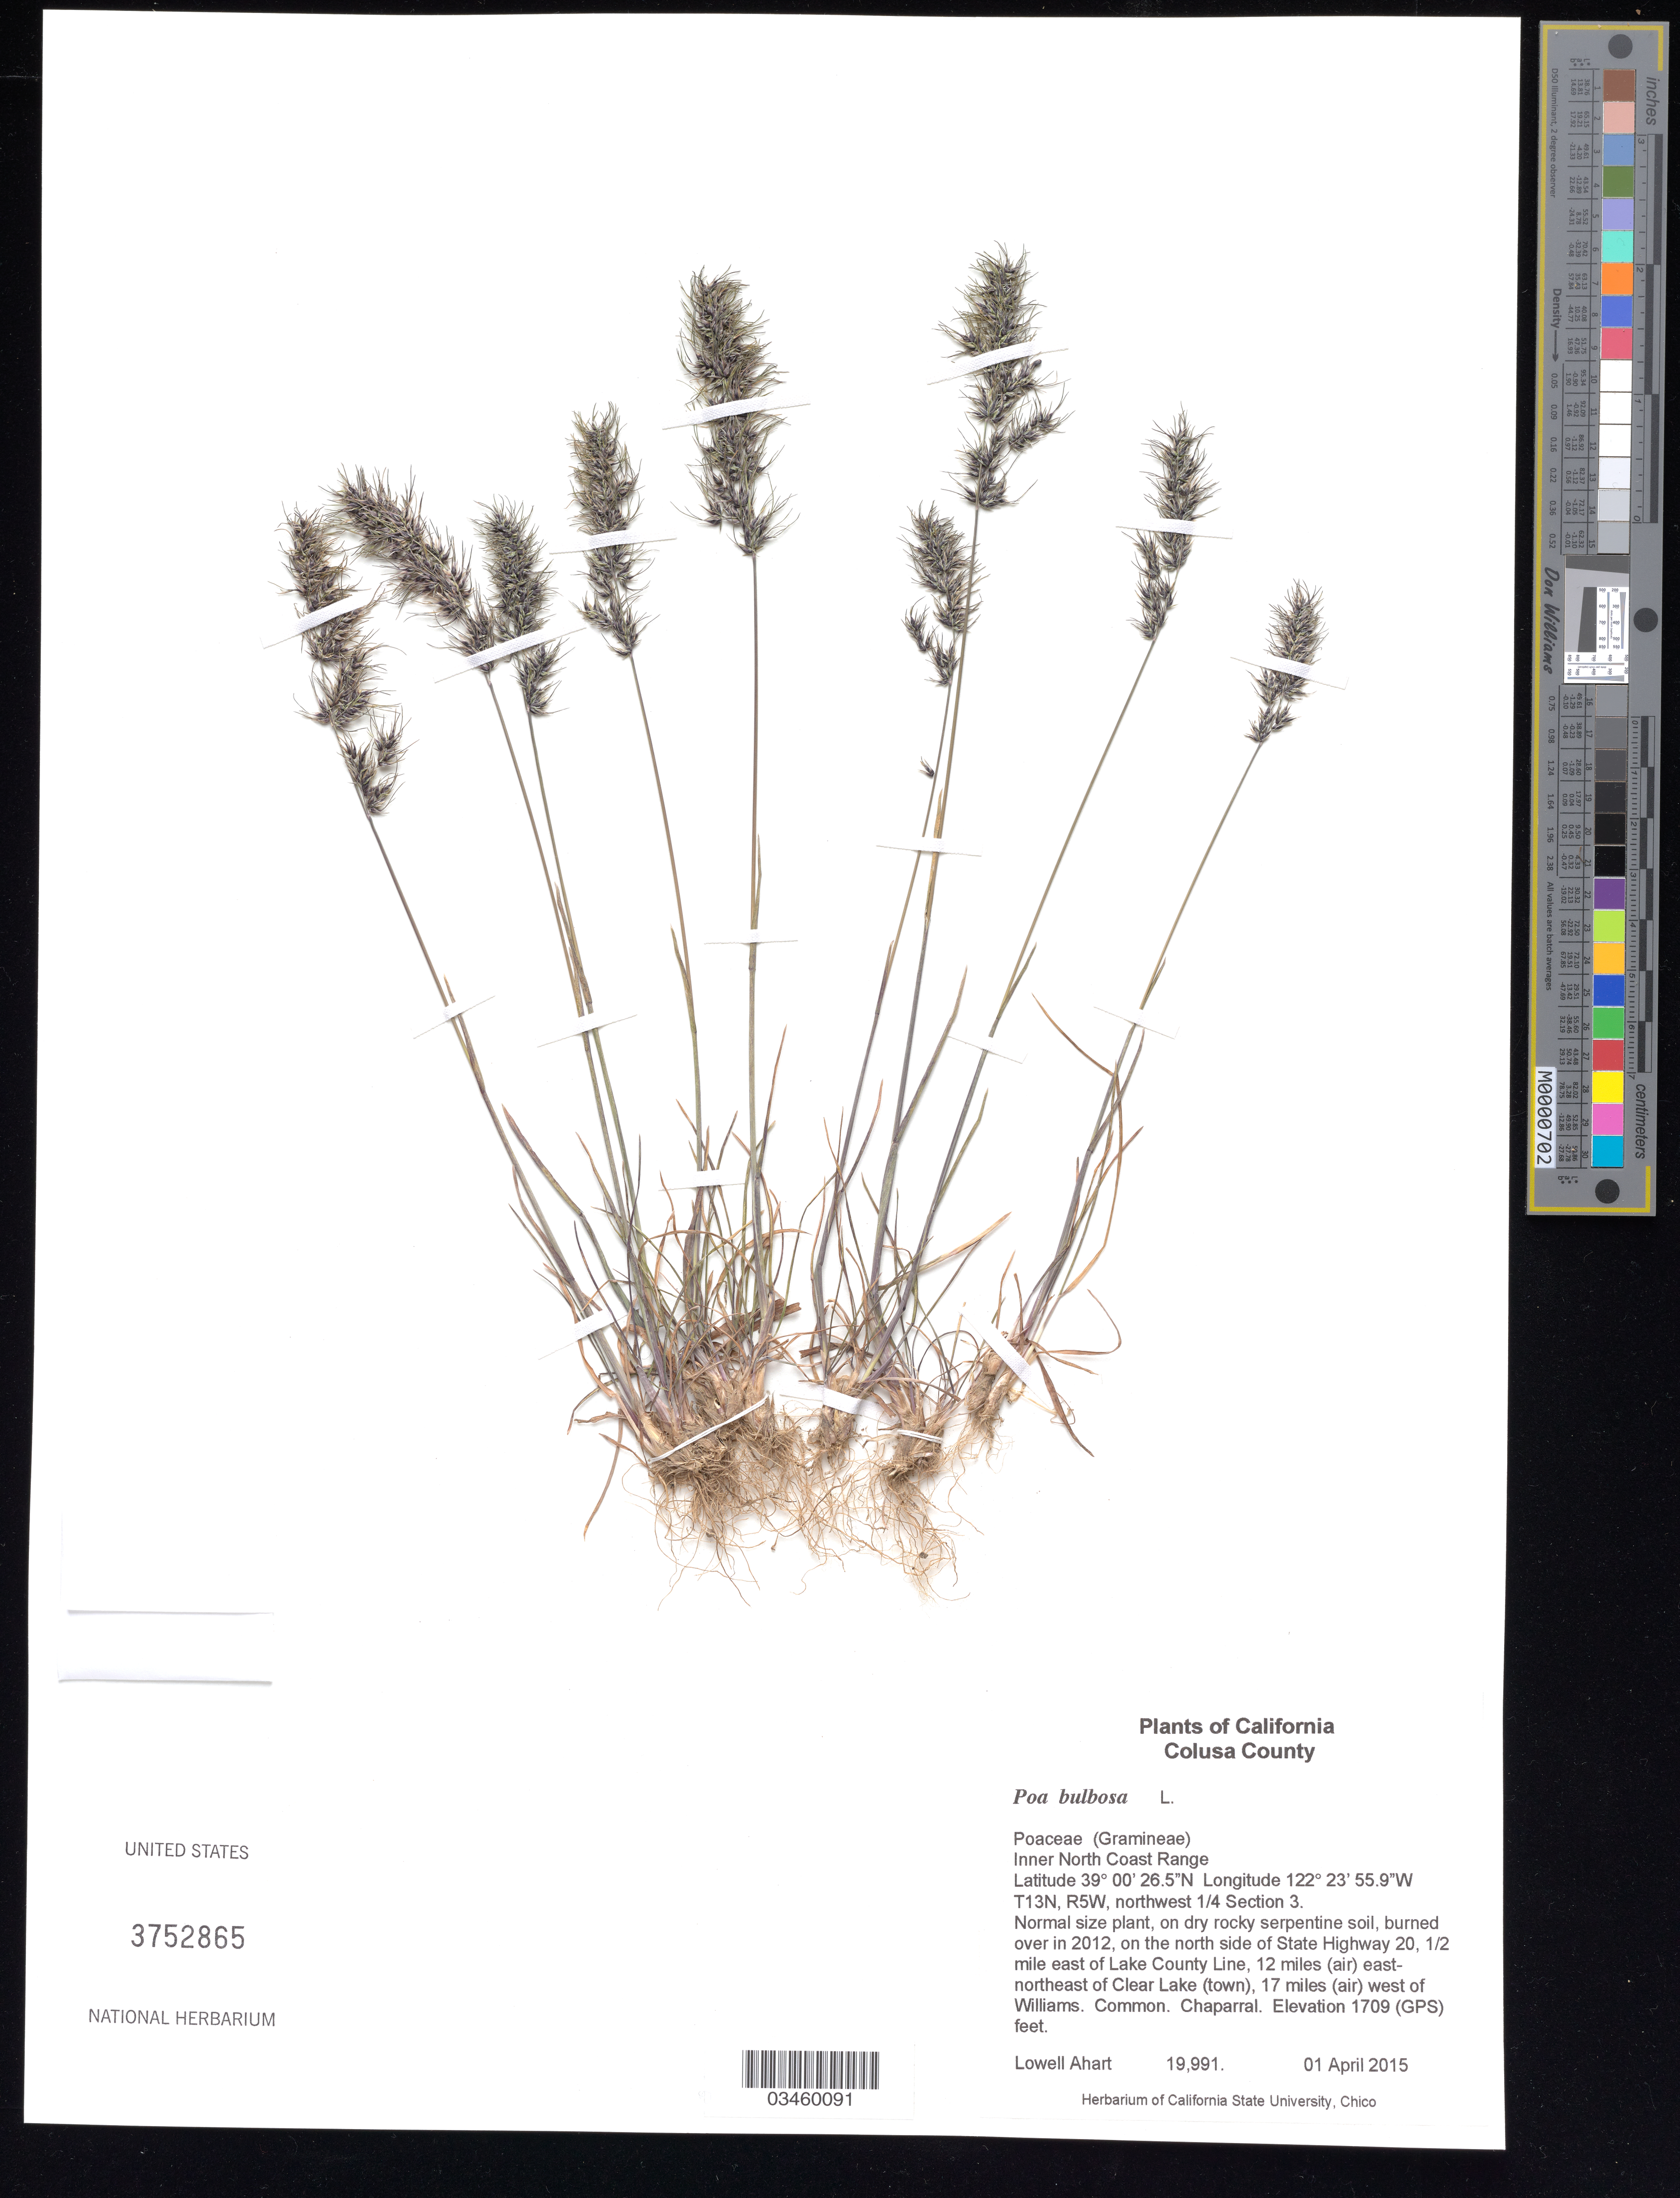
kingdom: Plantae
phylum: Tracheophyta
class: Liliopsida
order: Poales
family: Poaceae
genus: Poa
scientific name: Poa bulbosa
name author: L.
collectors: L. Ahart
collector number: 19991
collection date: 2015-04-01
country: United States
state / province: California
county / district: Colusa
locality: On the north side of State Highway 20, 1/2 mil east of Lake County Line, 12 miles (air) east-northeast of Clear Lake (town), 17 miles (air) west of Williams.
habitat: Dry rocky serpentine soil. Chaparral.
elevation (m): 521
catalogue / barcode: US 3752865